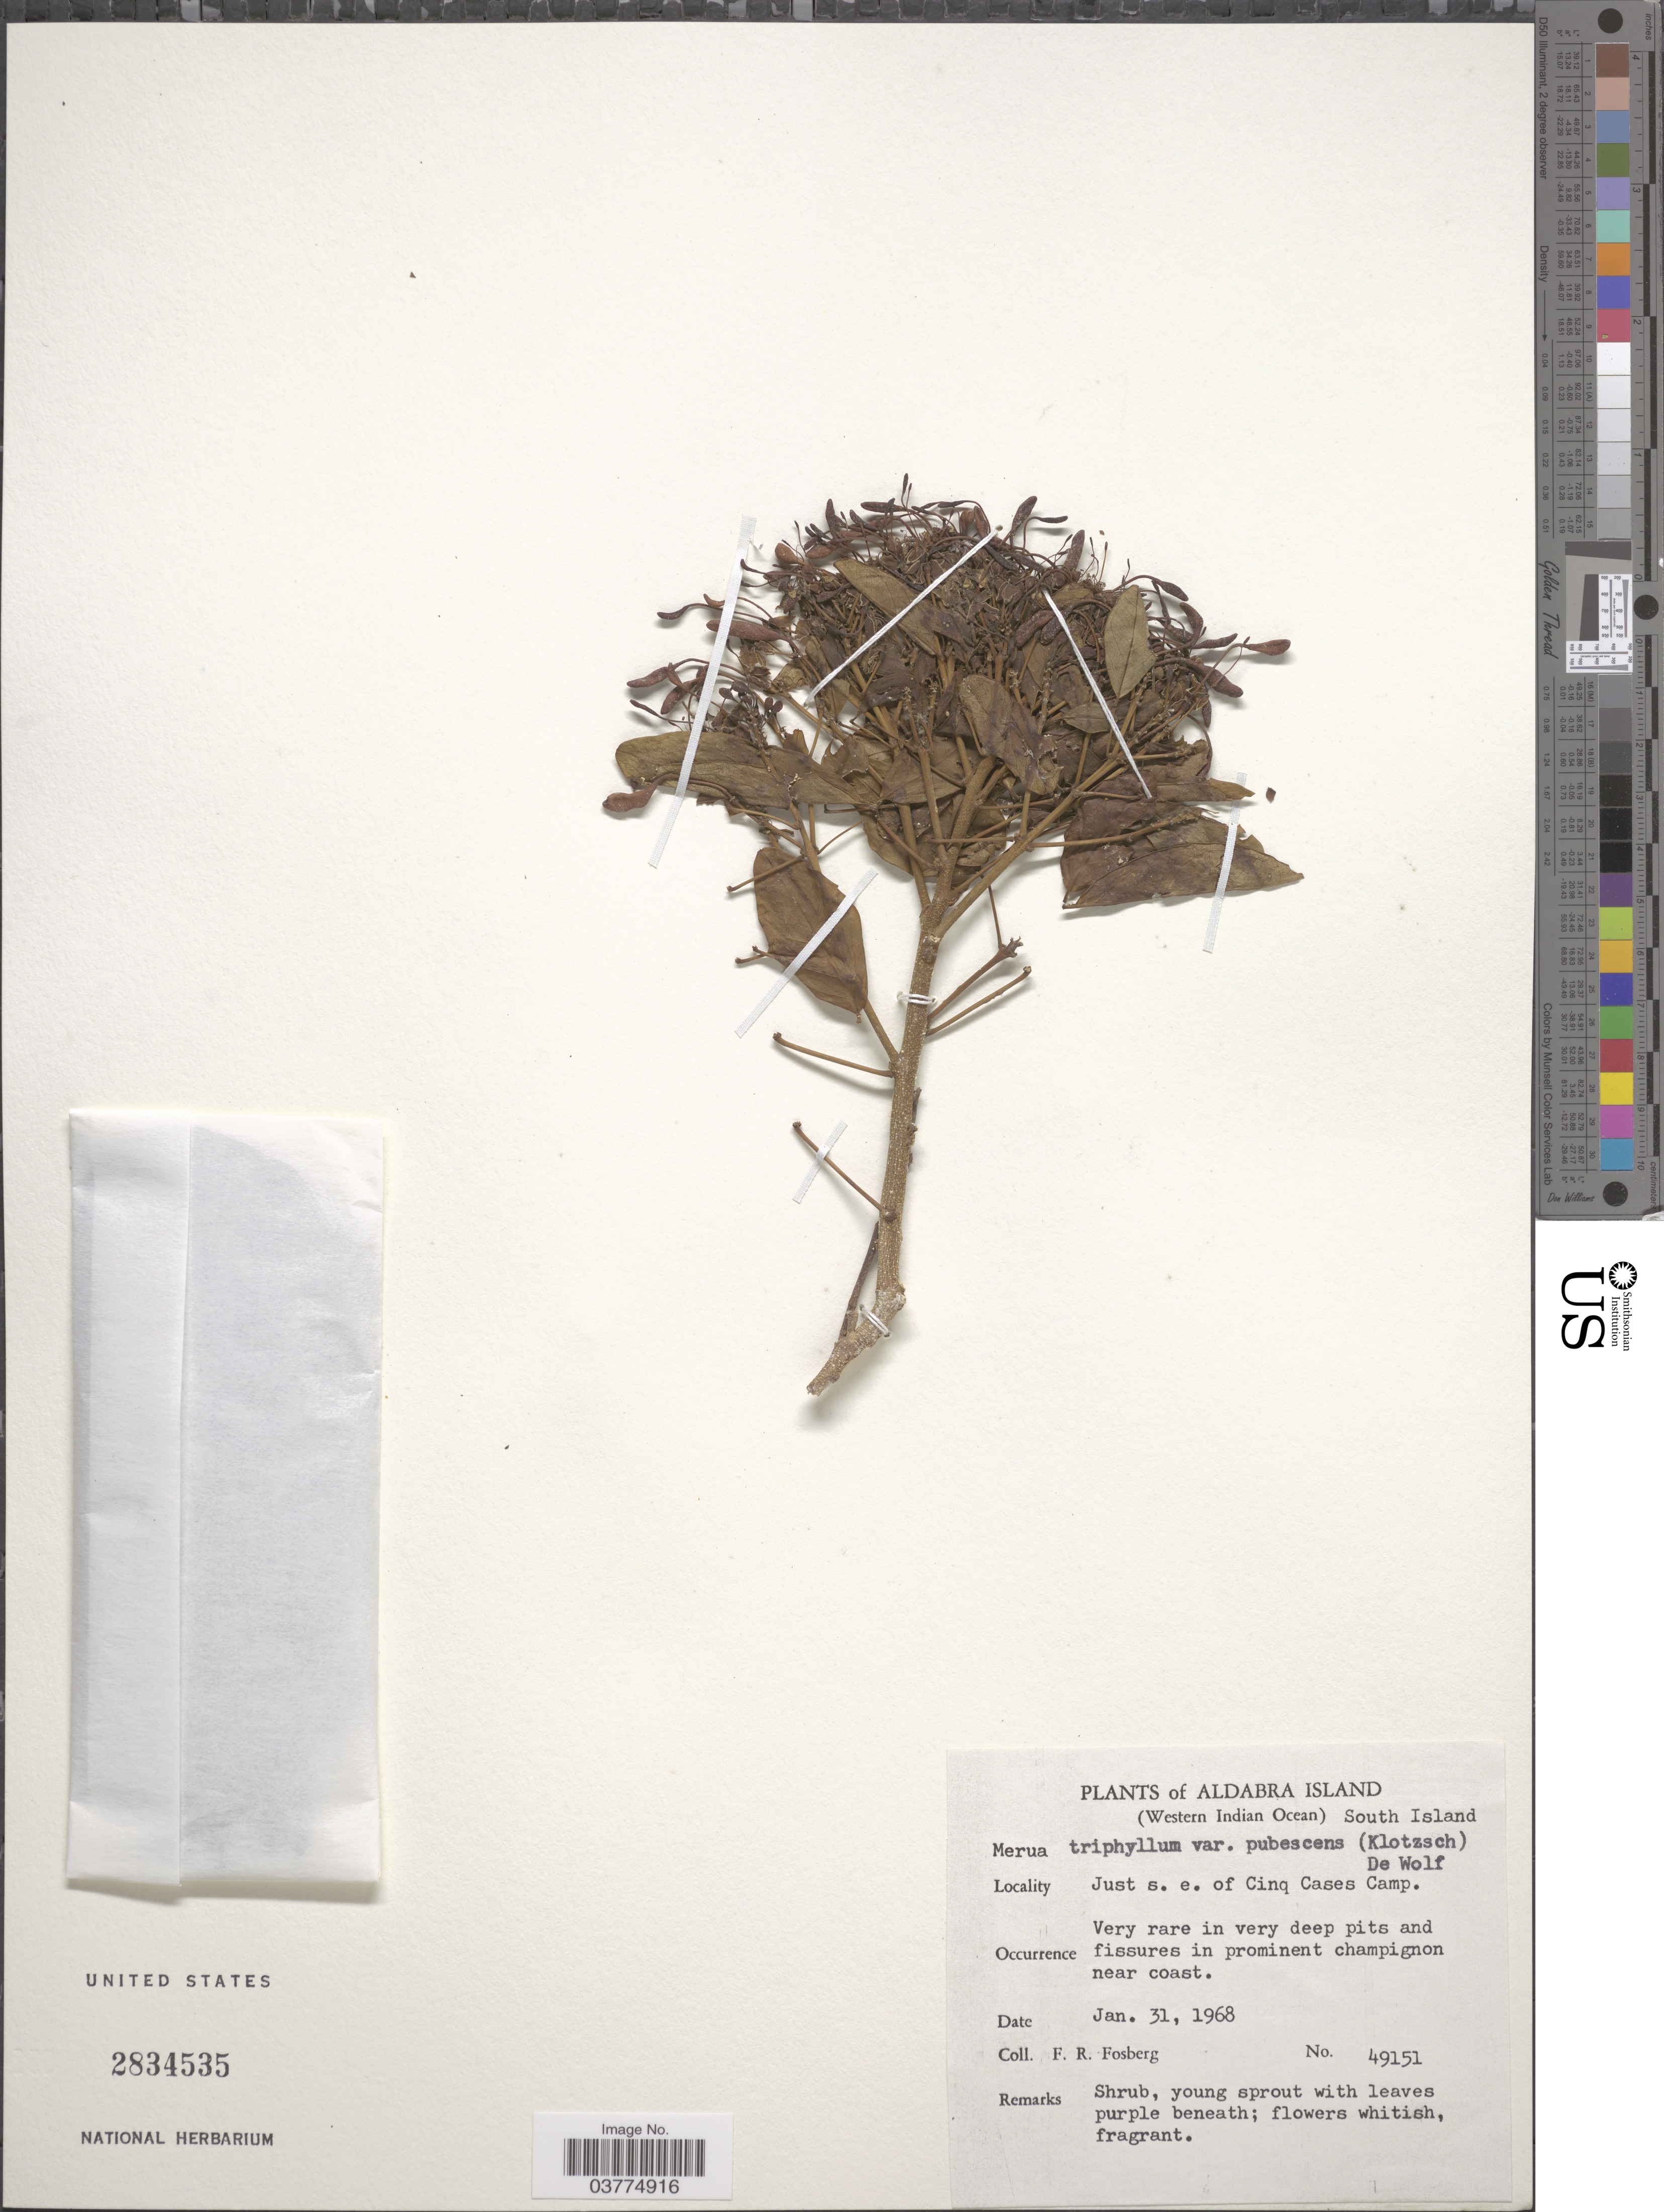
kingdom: Plantae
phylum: Tracheophyta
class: Magnoliopsida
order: Brassicales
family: Capparaceae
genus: Maerua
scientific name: Maerua triphylla var. pubescens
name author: (Klotzsch) DeWolf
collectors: F. R. Fosberg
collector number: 49151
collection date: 1968-01-31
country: Seychelles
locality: Aldabra Island. (Western Indian Ocean) South Island. Just s.e. of Cinq Cases Camp.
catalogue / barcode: US 2834535